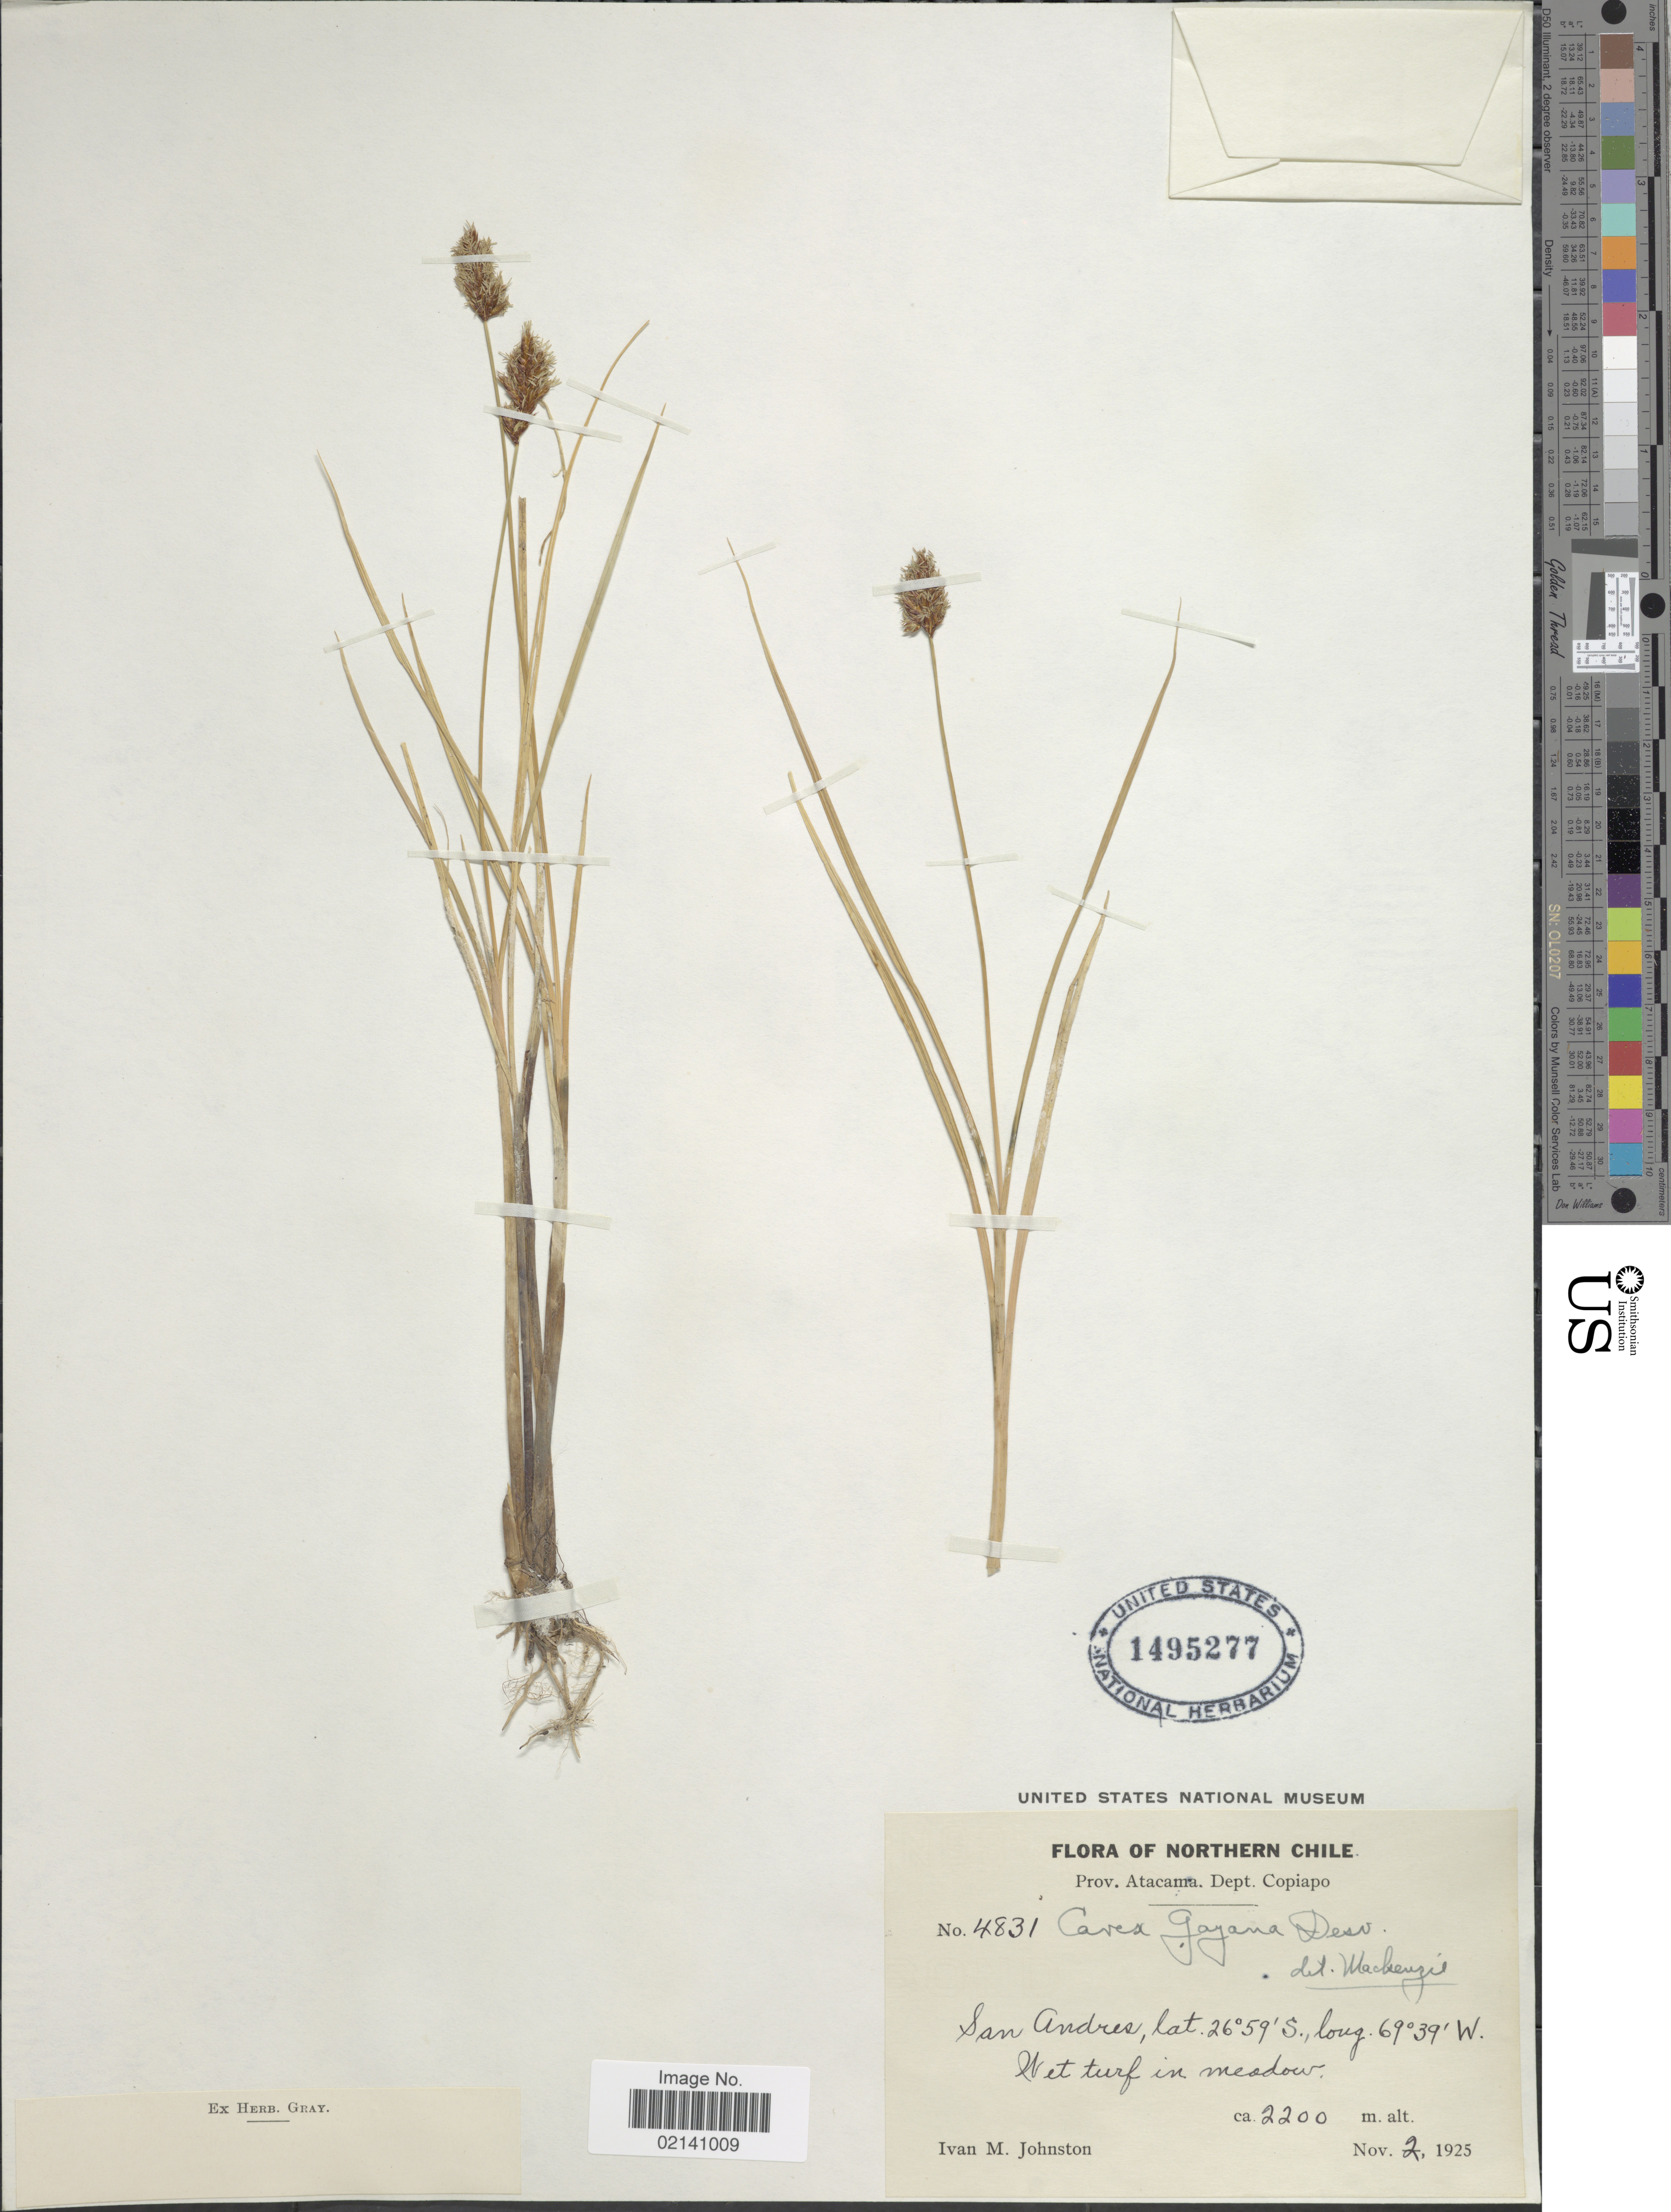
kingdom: Plantae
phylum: Tracheophyta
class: Liliopsida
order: Poales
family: Cyperaceae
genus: Carex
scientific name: Carex gayana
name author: Desv.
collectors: I.M. Johnston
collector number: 4831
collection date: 1925-11-02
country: Chile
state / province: Atacama (III)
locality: Northern Chile, Prov. Atacama, Dept. Copiapo, San Andres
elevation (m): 2200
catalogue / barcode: US 1495277